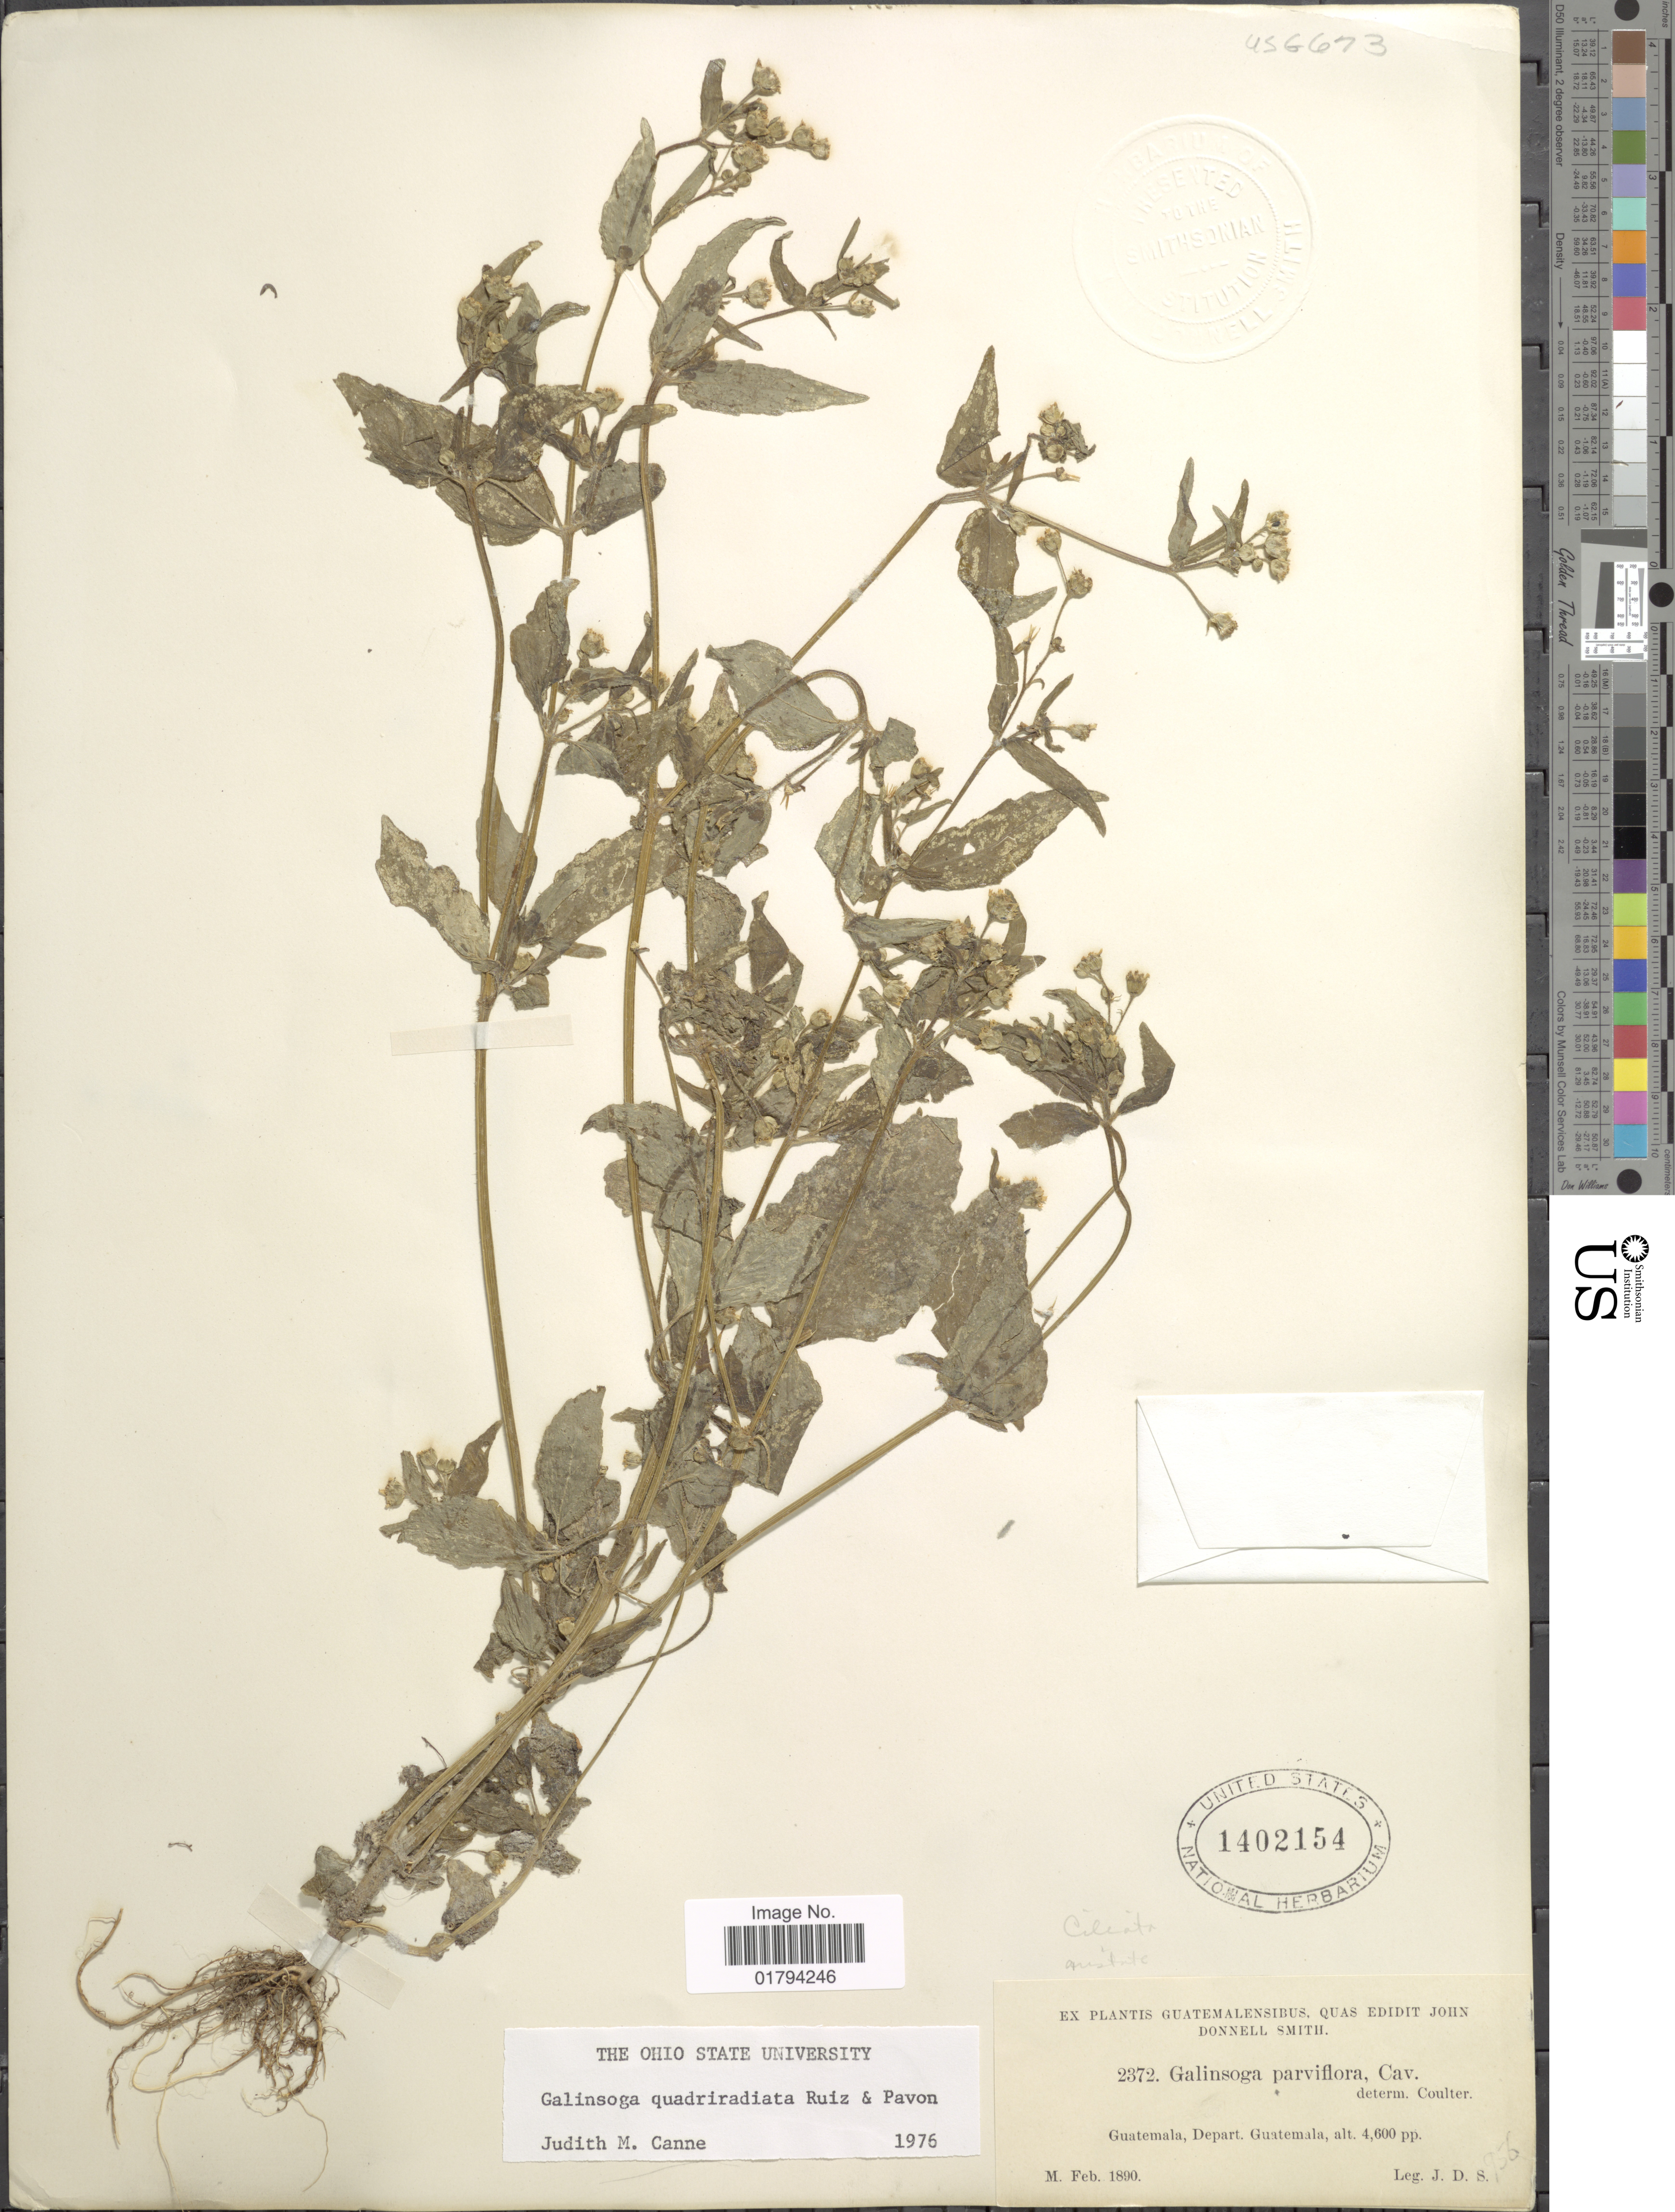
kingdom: Plantae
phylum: Tracheophyta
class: Magnoliopsida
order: Asterales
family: Asteraceae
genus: Galinsoga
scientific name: Galinsoga quadriradiata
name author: Ruiz & Pav.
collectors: J. Donnell Smith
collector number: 2372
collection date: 1890-02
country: Guatemala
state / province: Guatemala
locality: Guatemala.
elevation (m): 1402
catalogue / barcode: US 1402154